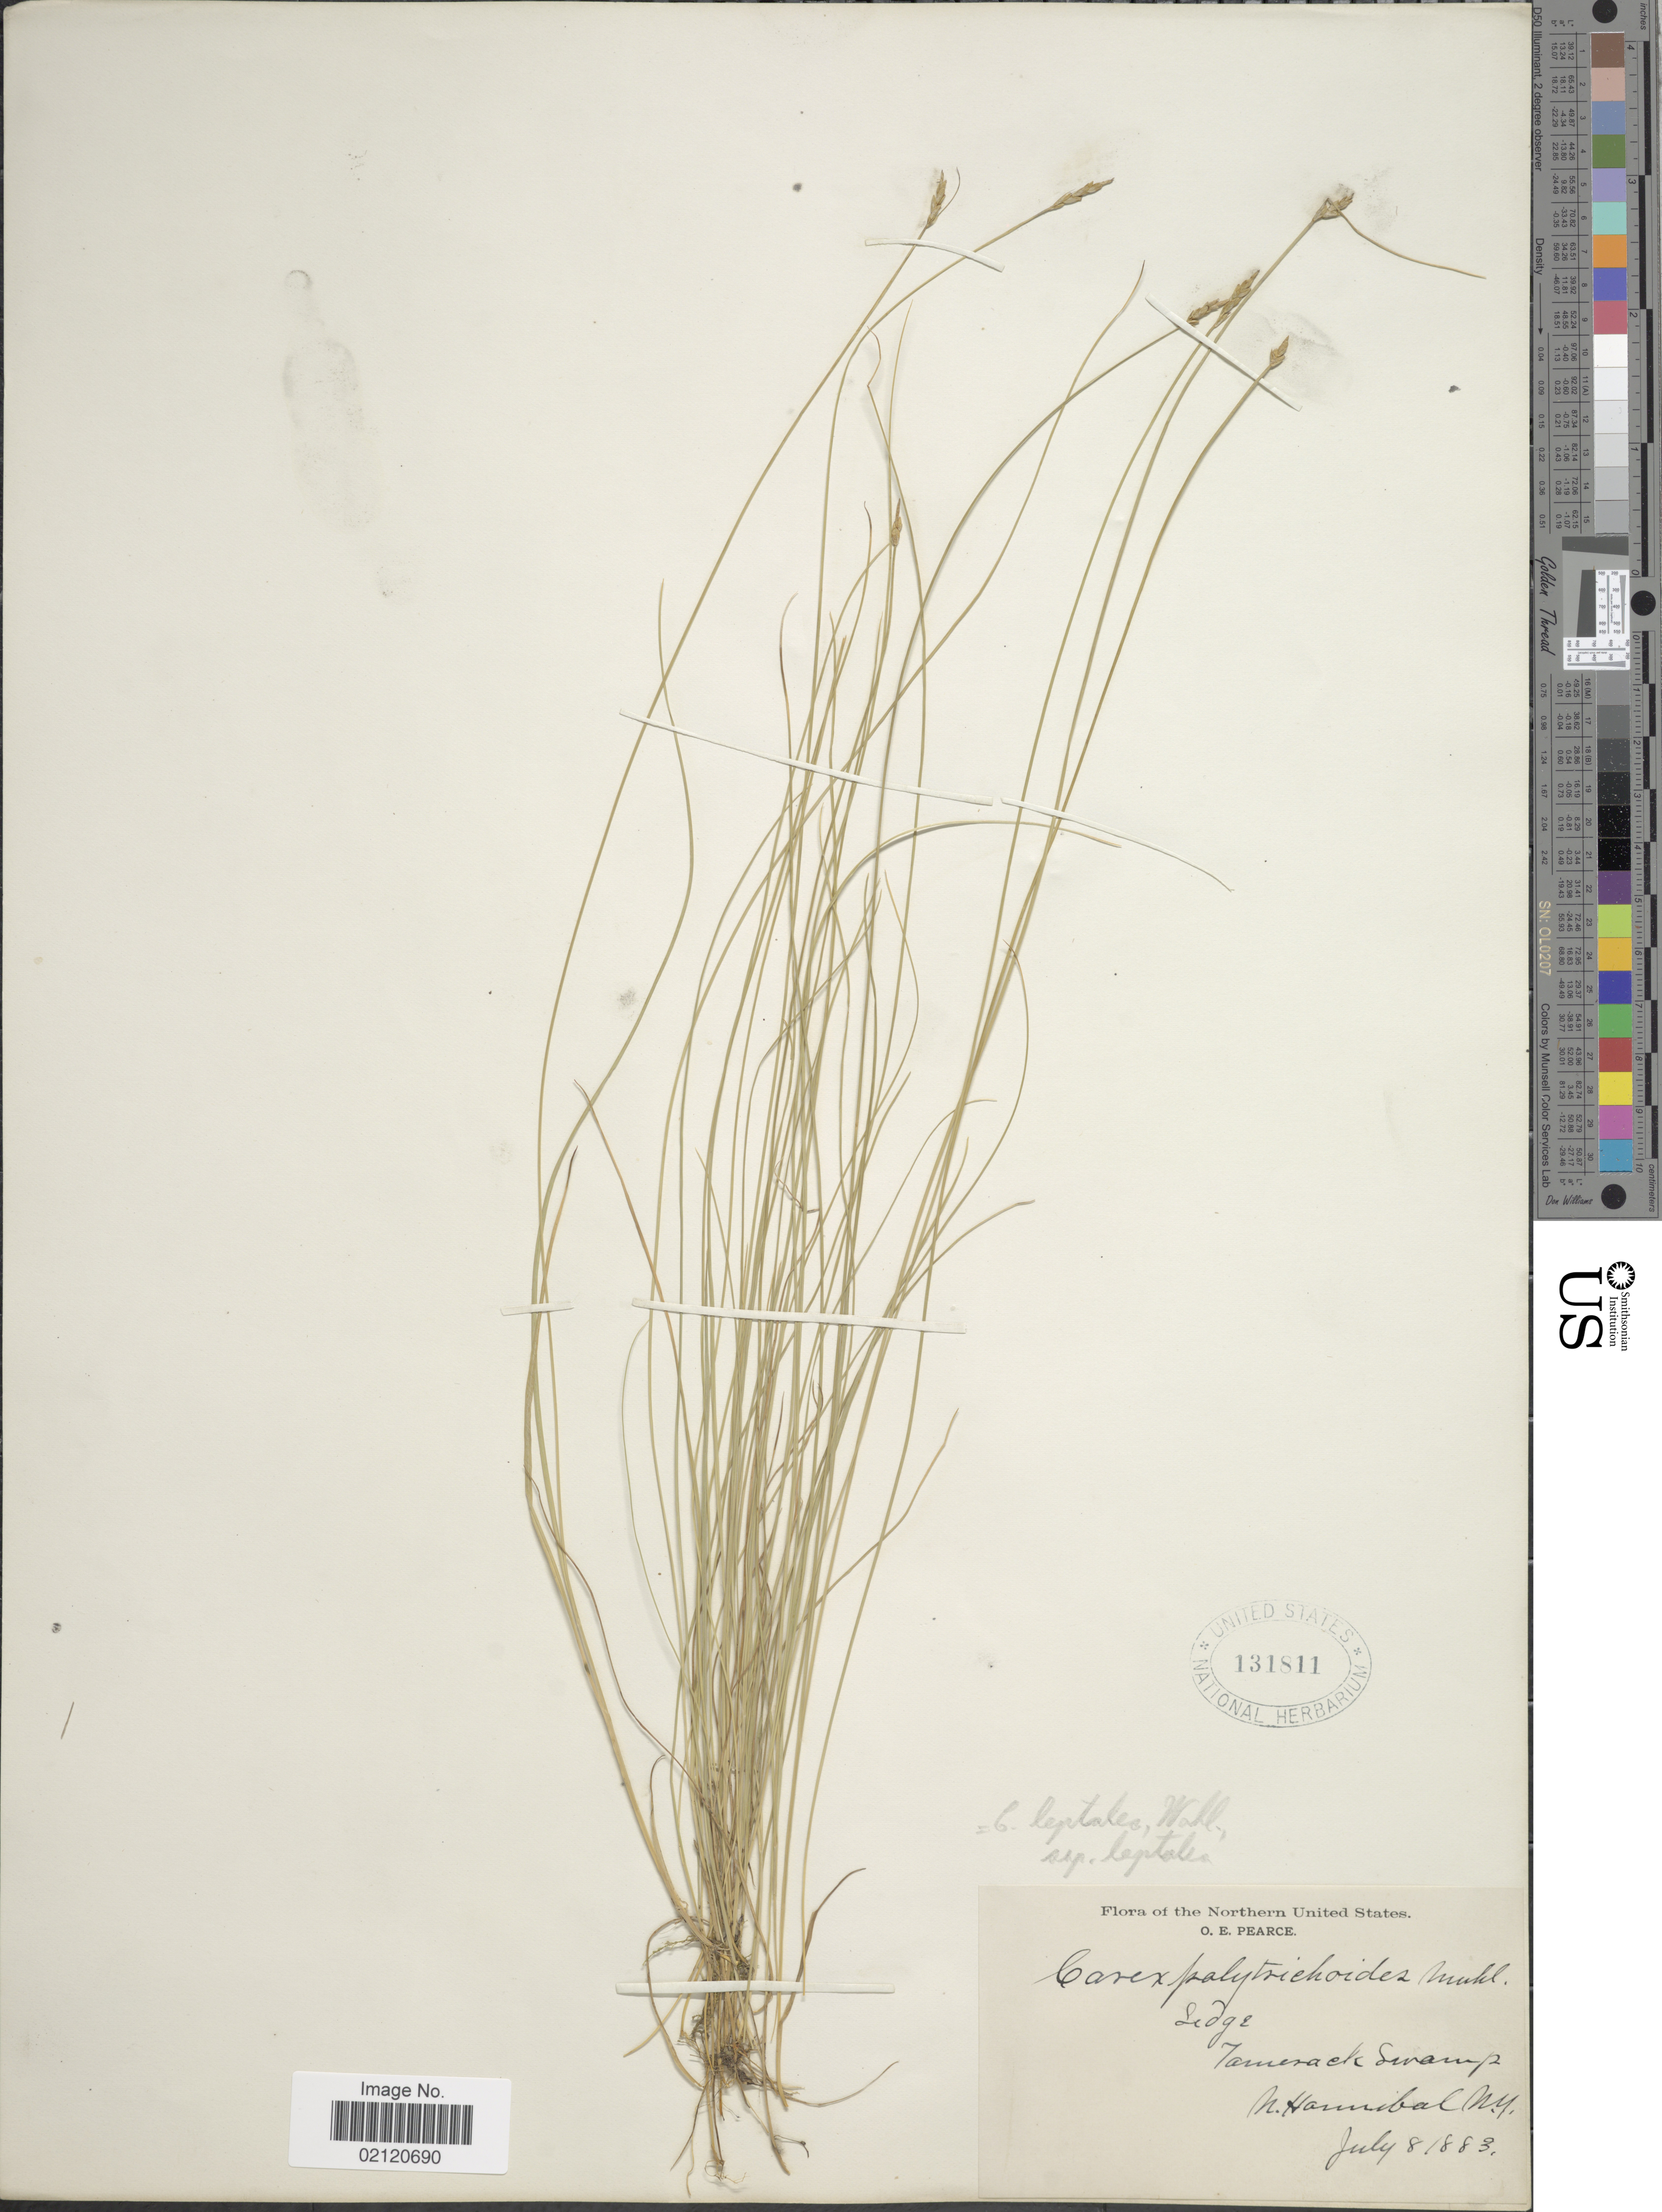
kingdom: Plantae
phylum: Tracheophyta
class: Liliopsida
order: Poales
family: Cyperaceae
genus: Carex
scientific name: Carex leptalea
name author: Wahlenb.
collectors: O. E. Pearce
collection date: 1883-07-08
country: United States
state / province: New York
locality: Tamerack Swamp, N. Hannibal NY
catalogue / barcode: US 131811